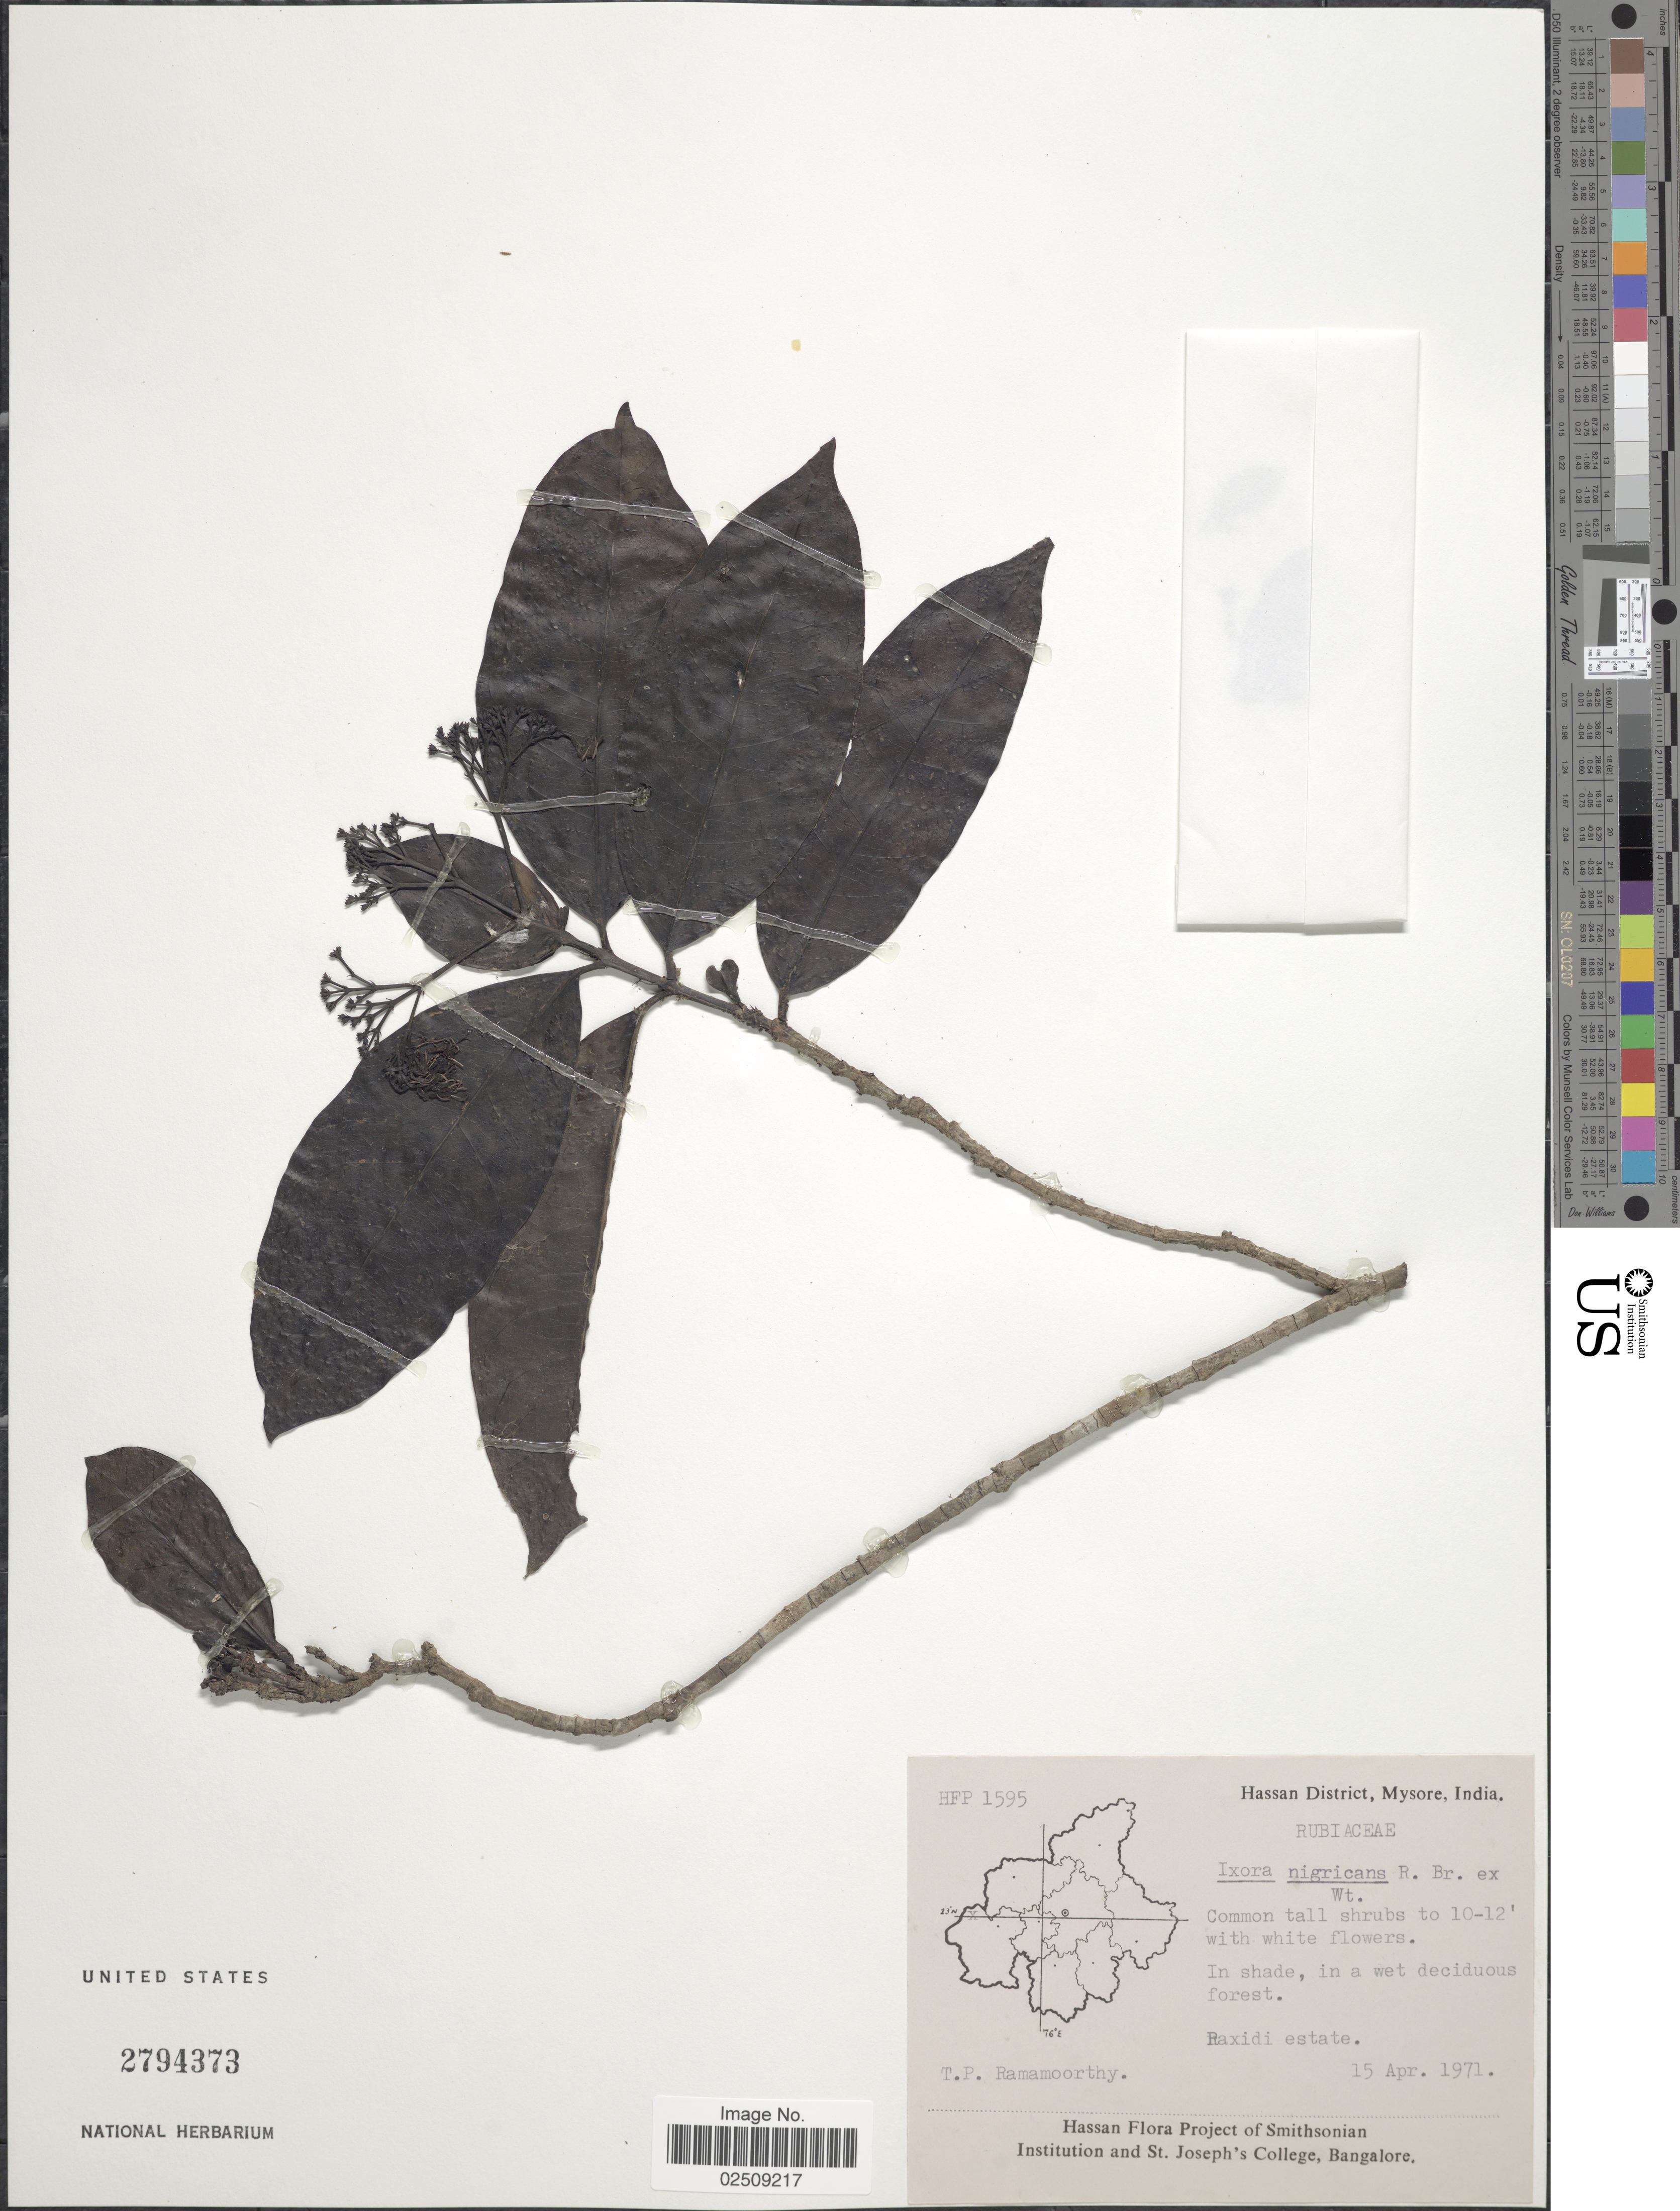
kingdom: Plantae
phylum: Tracheophyta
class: Magnoliopsida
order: Gentianales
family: Rubiaceae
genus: Ixora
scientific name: Ixora nigricans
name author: R. Br. ex Wight & Arn.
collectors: T. P. Ramamoorthy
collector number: HFP1595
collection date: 1971-04-15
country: India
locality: Hassan District, Mysore. Raxidi estate.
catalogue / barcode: US 2794373